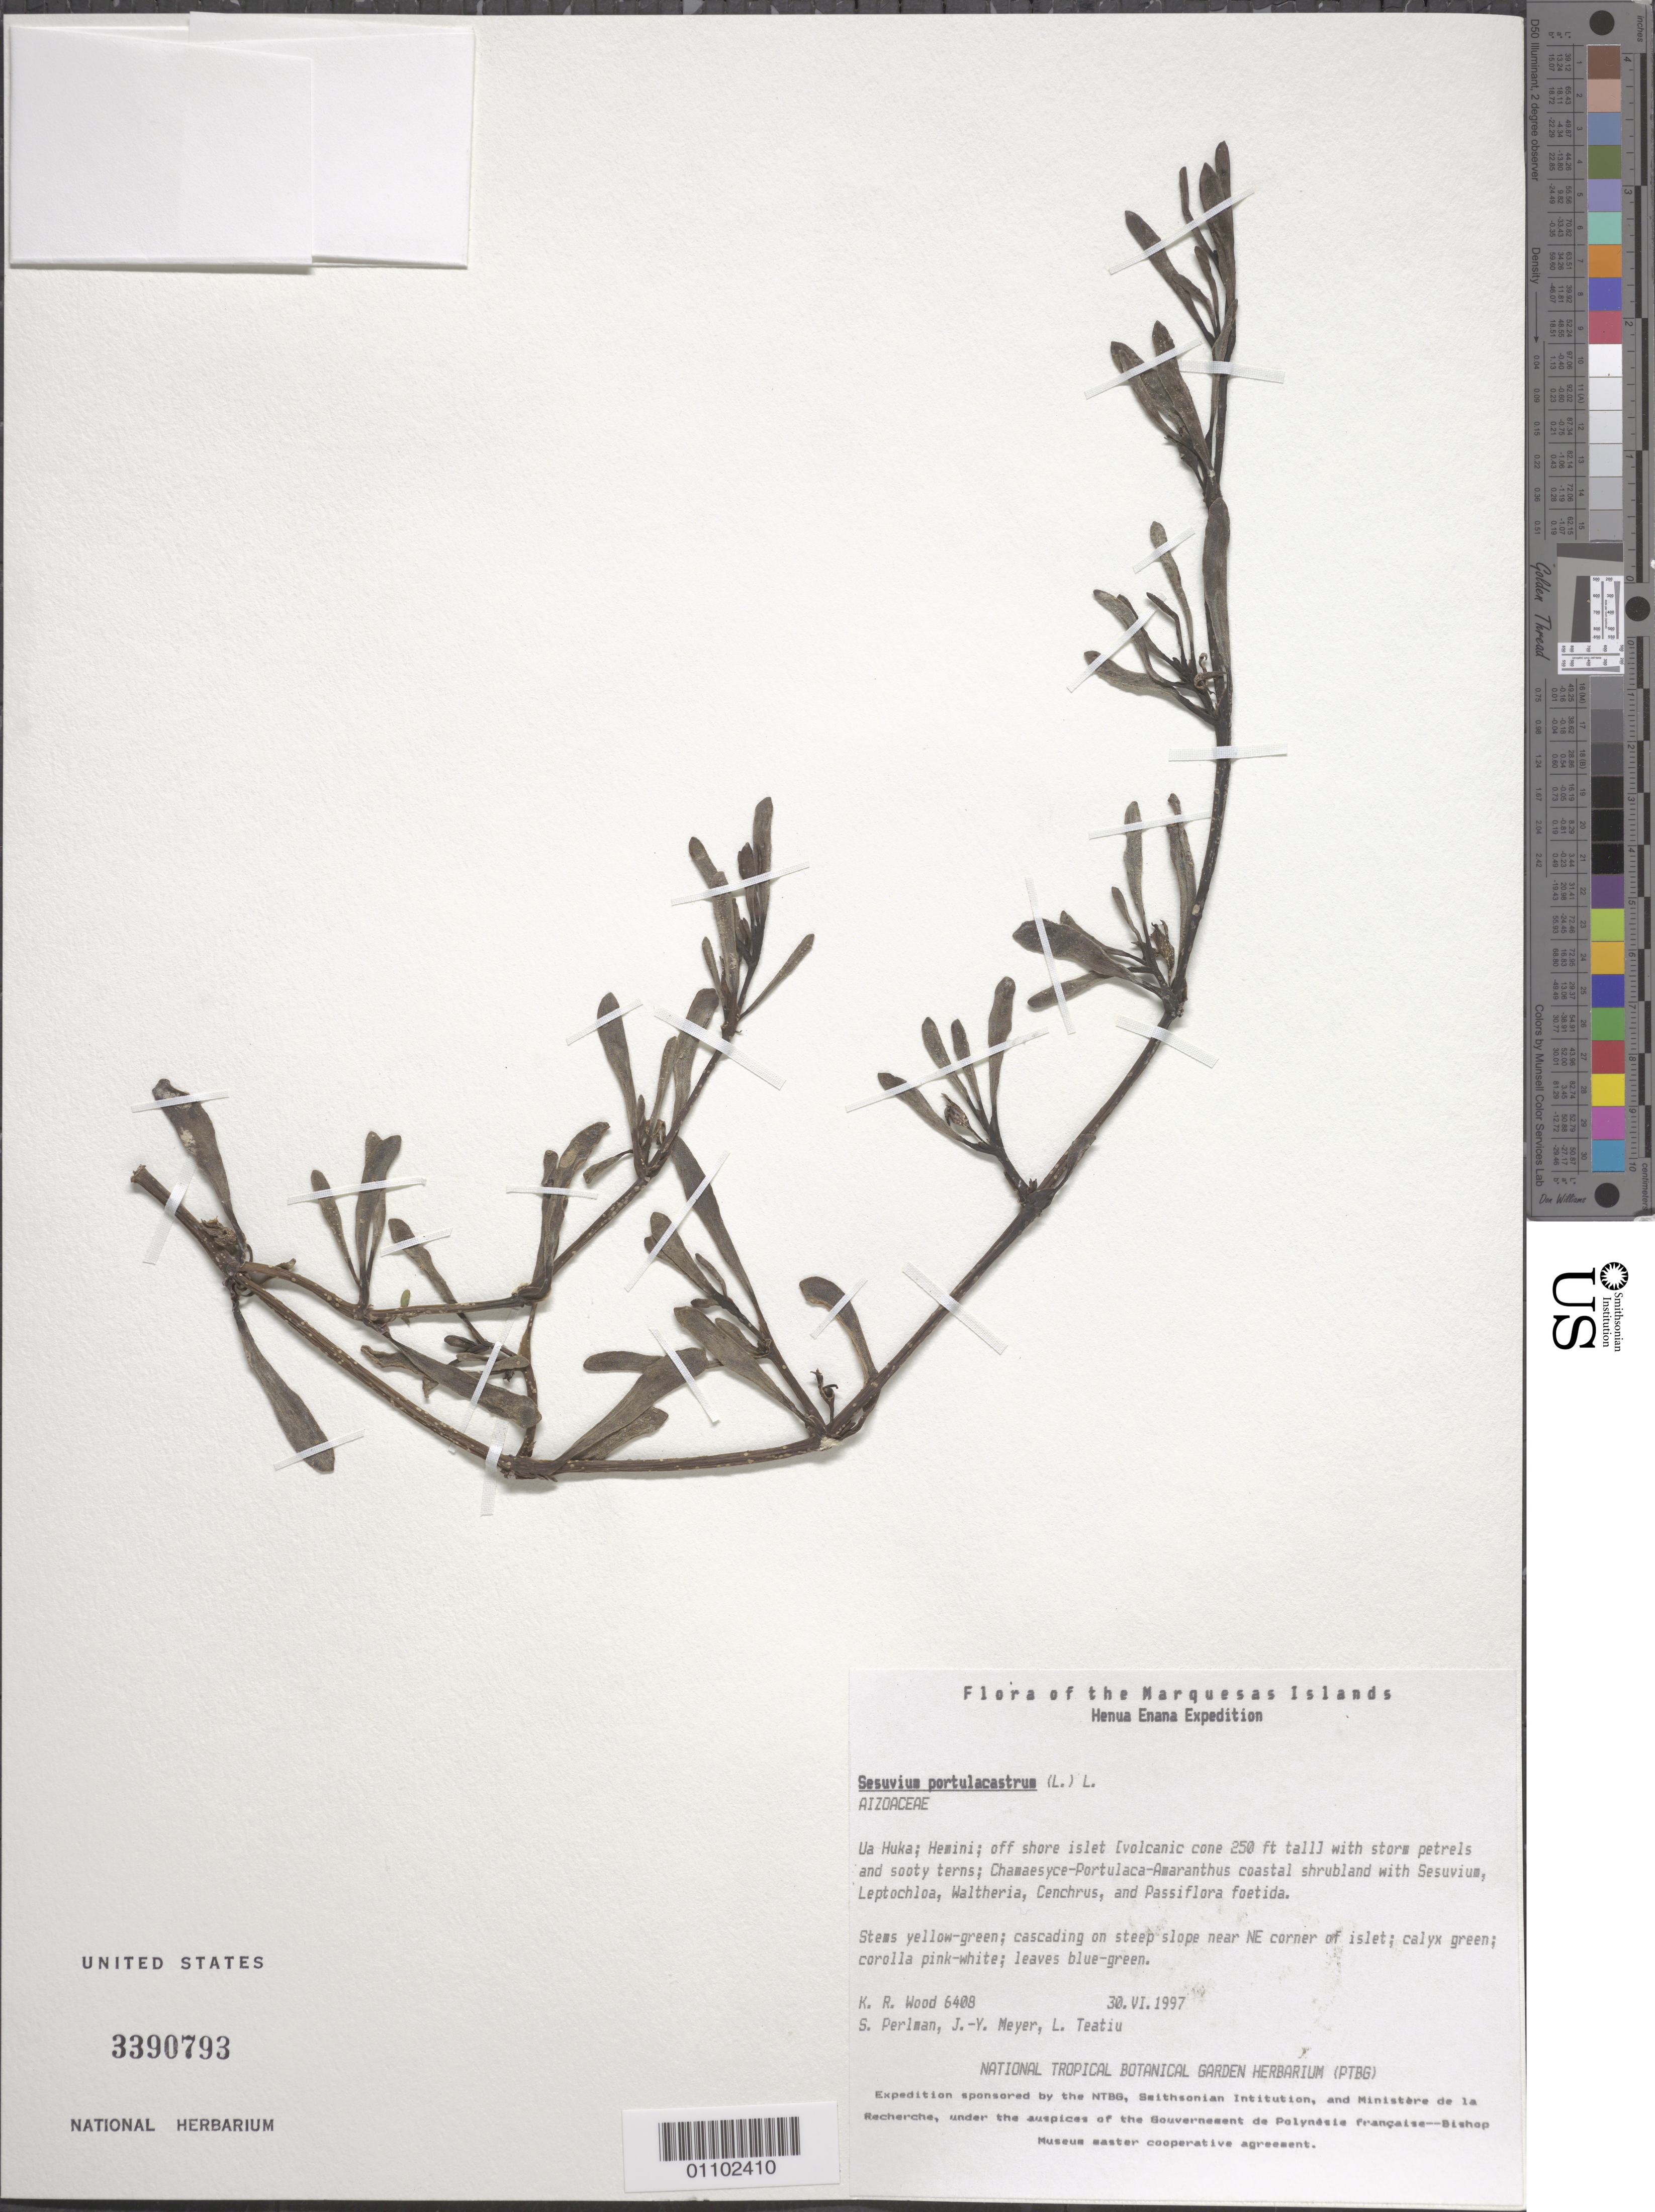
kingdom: Plantae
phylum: Tracheophyta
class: Magnoliopsida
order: Caryophyllales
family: Aizoaceae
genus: Sesuvium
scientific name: Sesuvium portulacastrum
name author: (L.) L.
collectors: K. R. Wood, S. P. Perlman, J.-Y. Meyer & L. Teatiu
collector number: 6408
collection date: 1997-06-30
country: French Polynesia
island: Ua Huka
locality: Hemeni, off shore islet, volcanic cone of 250 ft elevation; cascading on steep slope near NE corner of islet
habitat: Chamaesyce-Portulaca-Amaranthus coastal shrubland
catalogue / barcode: US 3390793